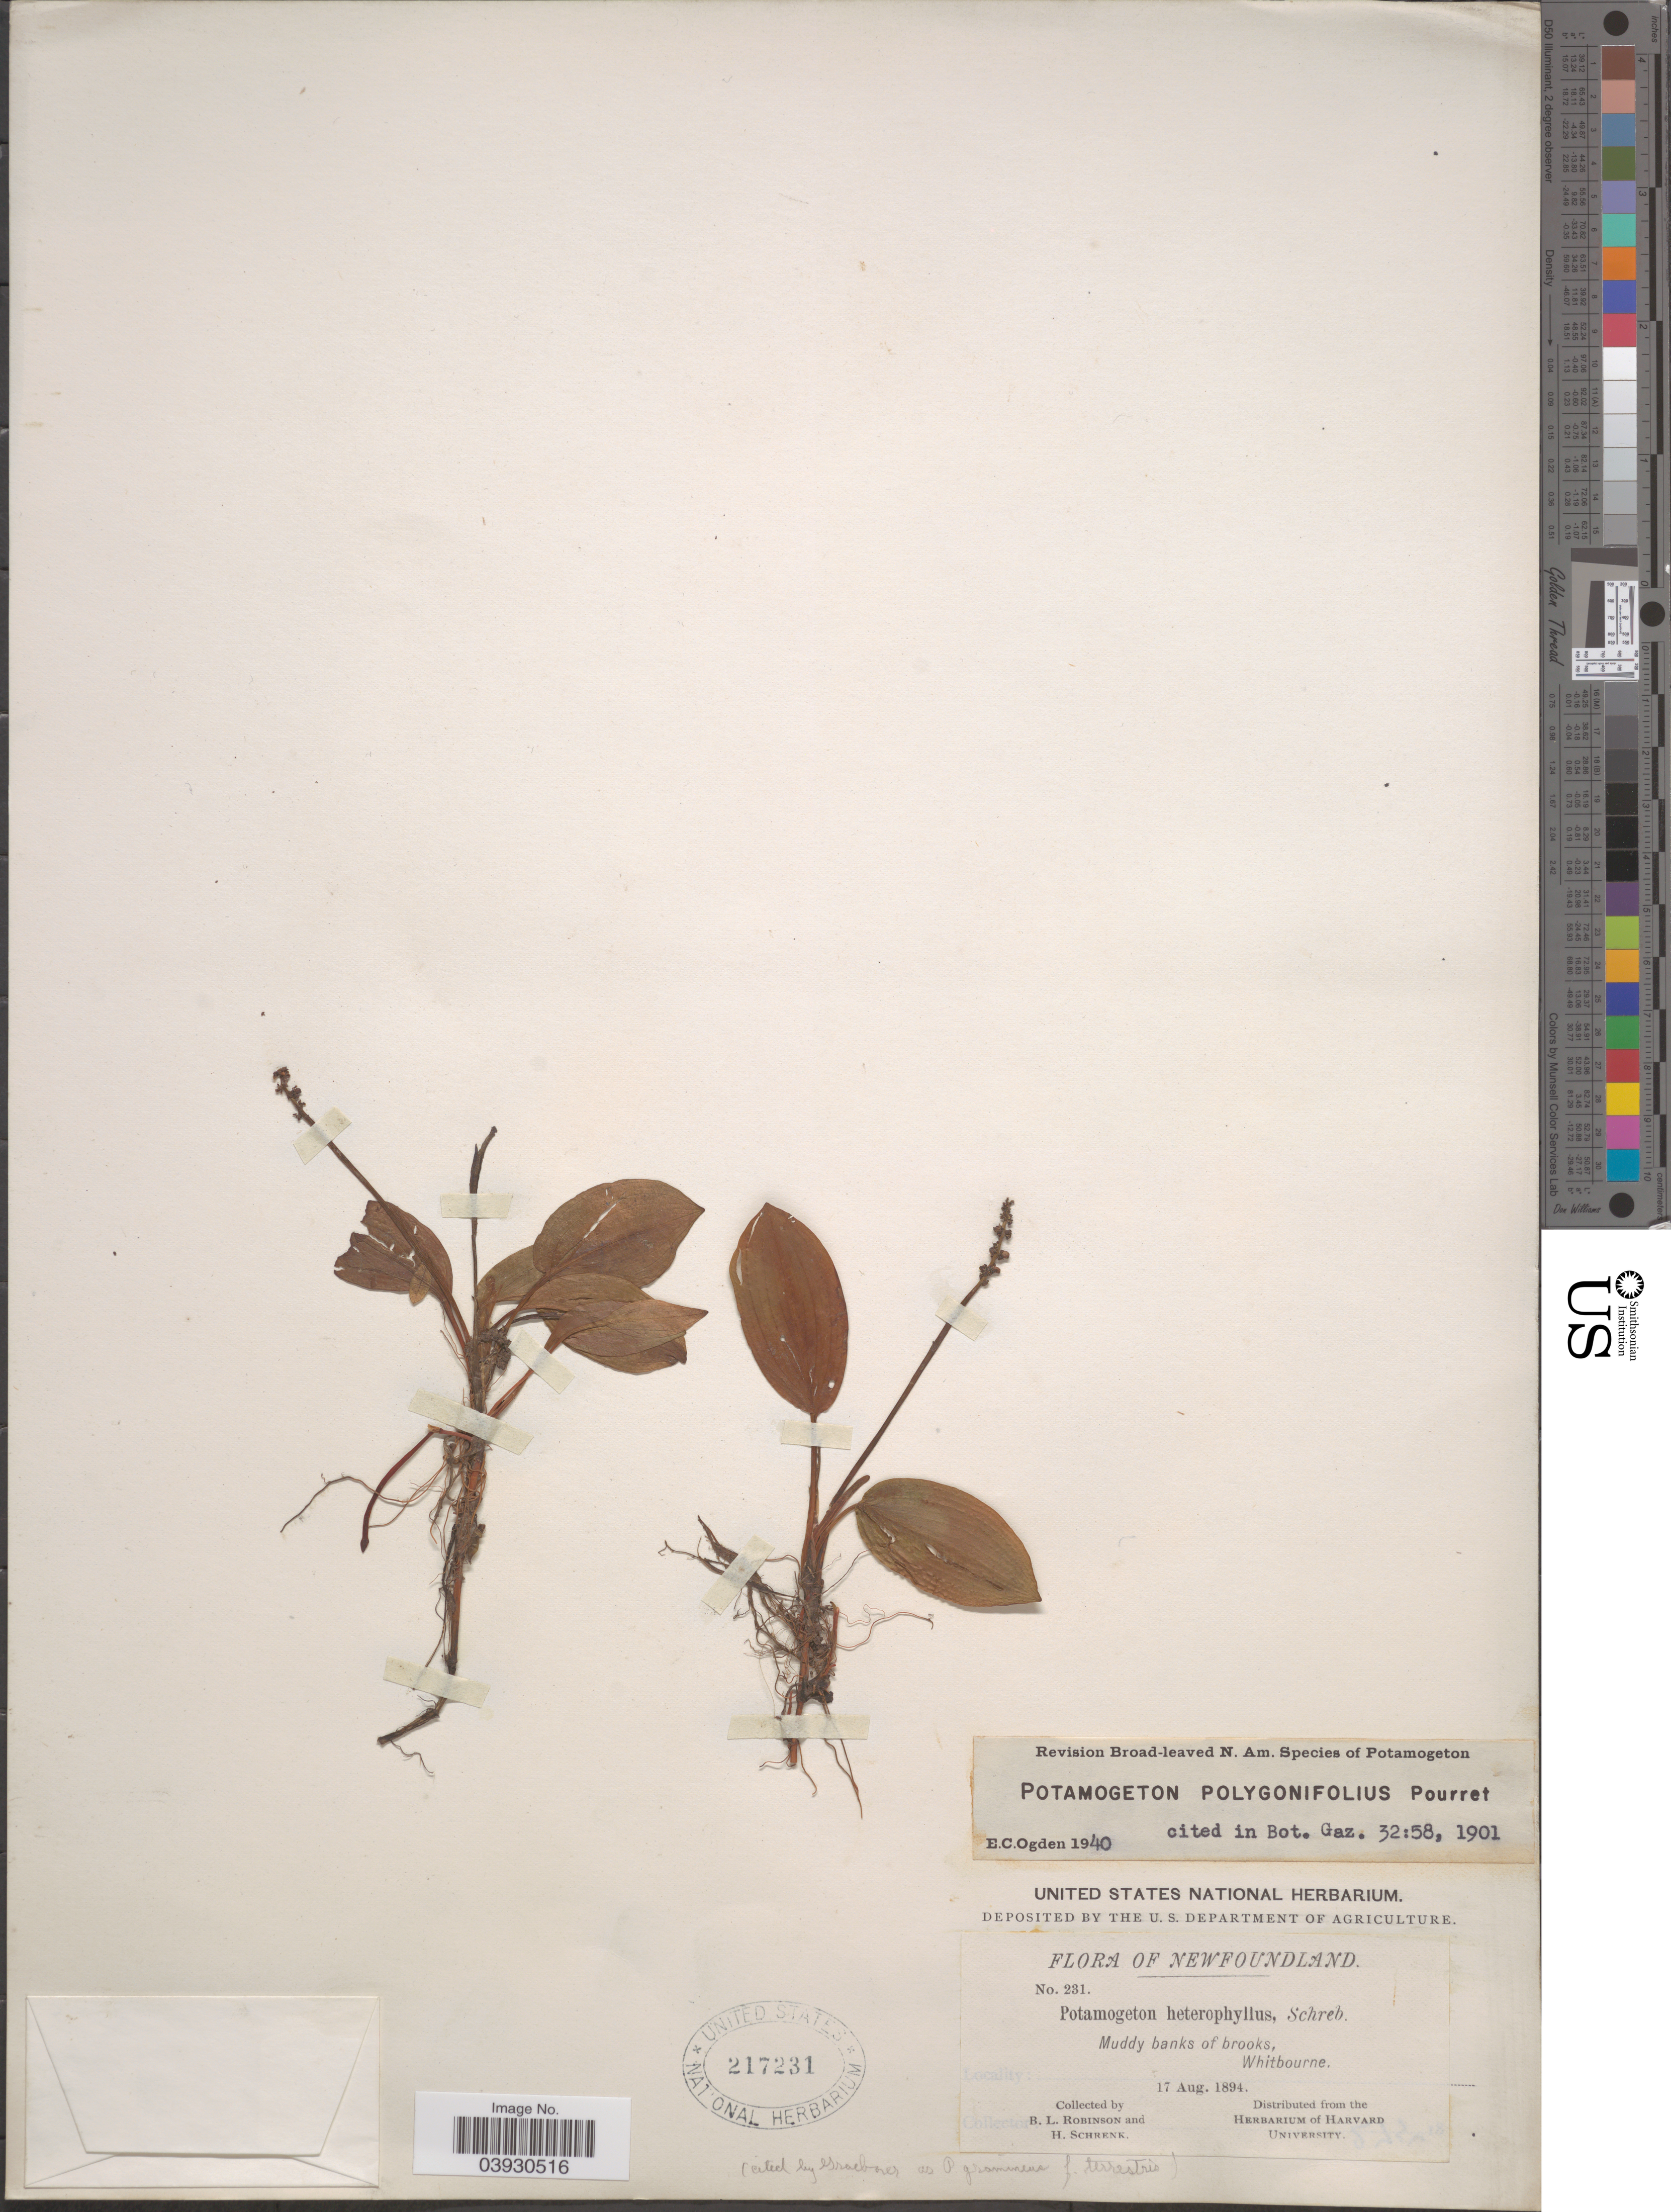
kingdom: Plantae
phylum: Tracheophyta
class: Liliopsida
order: Alismatales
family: Potamogetonaceae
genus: Potamogeton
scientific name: Potamogeton polygonifolius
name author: Pourr.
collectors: B. L. Robinson & H. Schrenk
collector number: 231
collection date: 1894-08-17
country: Canada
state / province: Newfoundland and Labrador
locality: Muddy banks of brooks, Whitbourne.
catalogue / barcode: US 217231